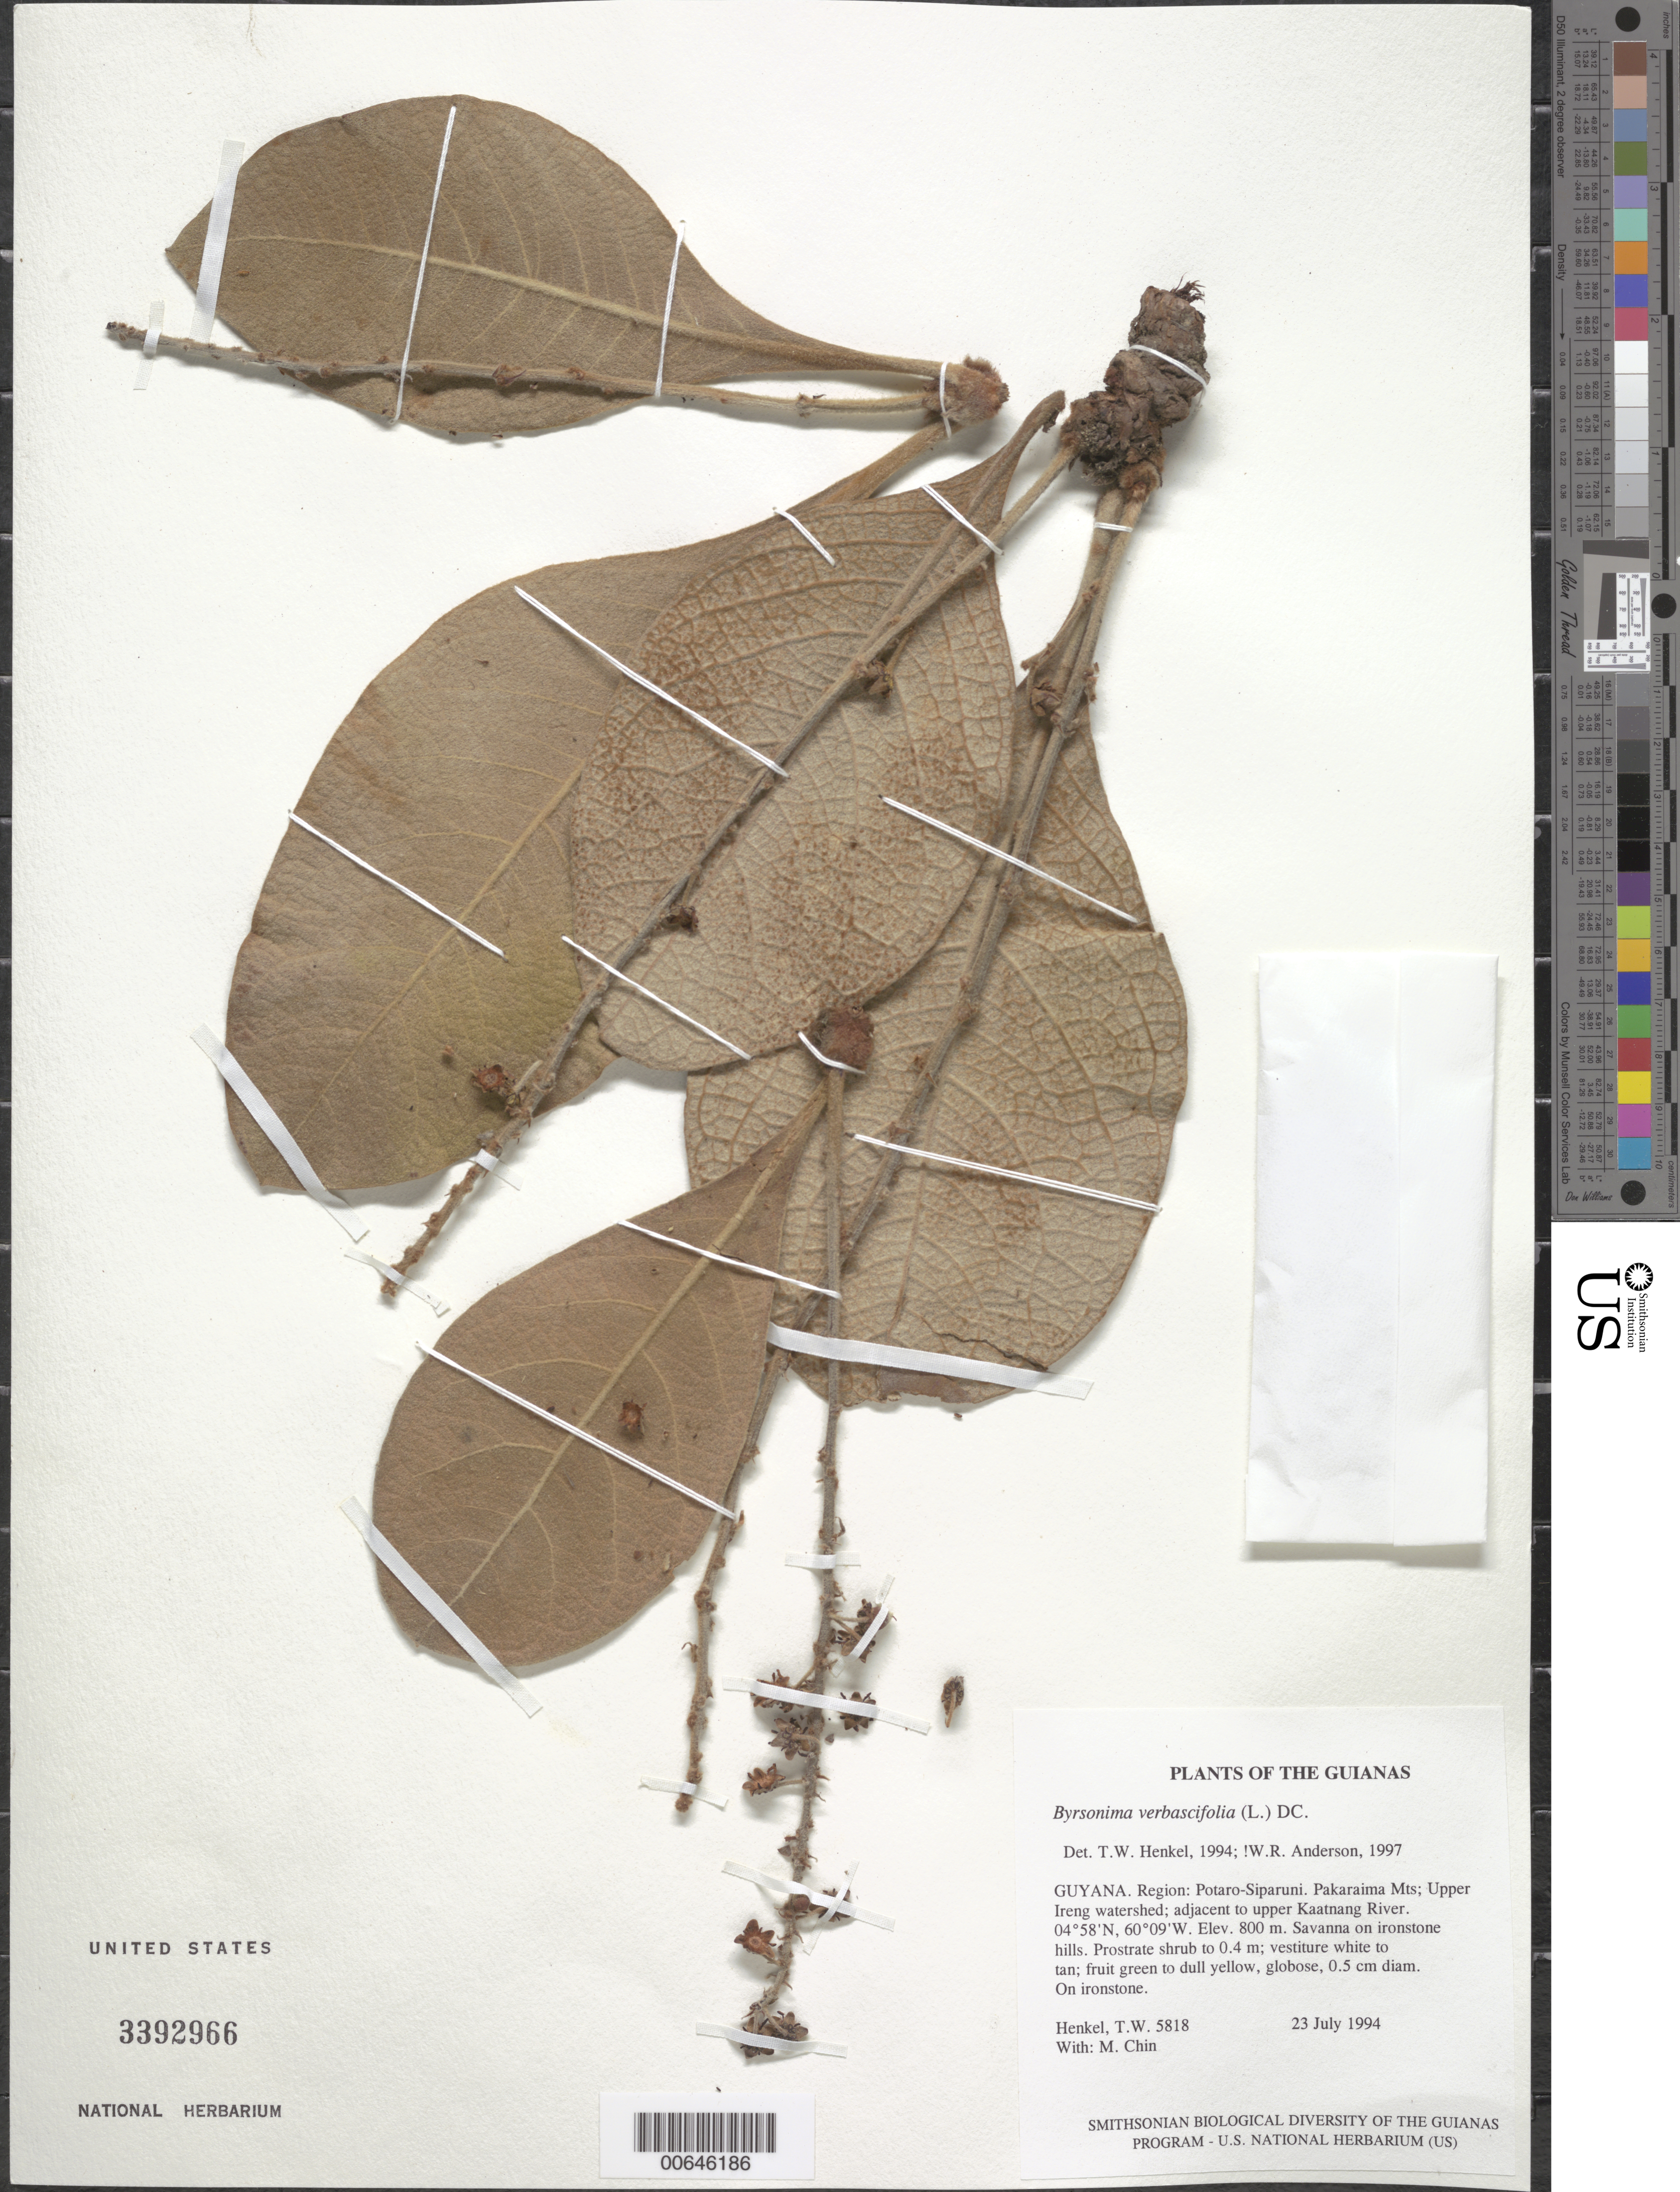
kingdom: Plantae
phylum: Tracheophyta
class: Magnoliopsida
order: Malpighiales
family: Malpighiaceae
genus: Byrsonima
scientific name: Byrsonima verbascifolia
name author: (L.) DC.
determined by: Anderson, W. R., (MICH), University of Michigan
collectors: T. Henkel & M. Chin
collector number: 5818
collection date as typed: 23 July 1994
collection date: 1994-07-23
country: Guyana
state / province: Potaro-Siparuni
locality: Pakaraima Mts; Upper Ireng watershed; adjacent to upper Kaatnang River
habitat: Savanna on ironstone hills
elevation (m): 800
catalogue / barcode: US 3392966